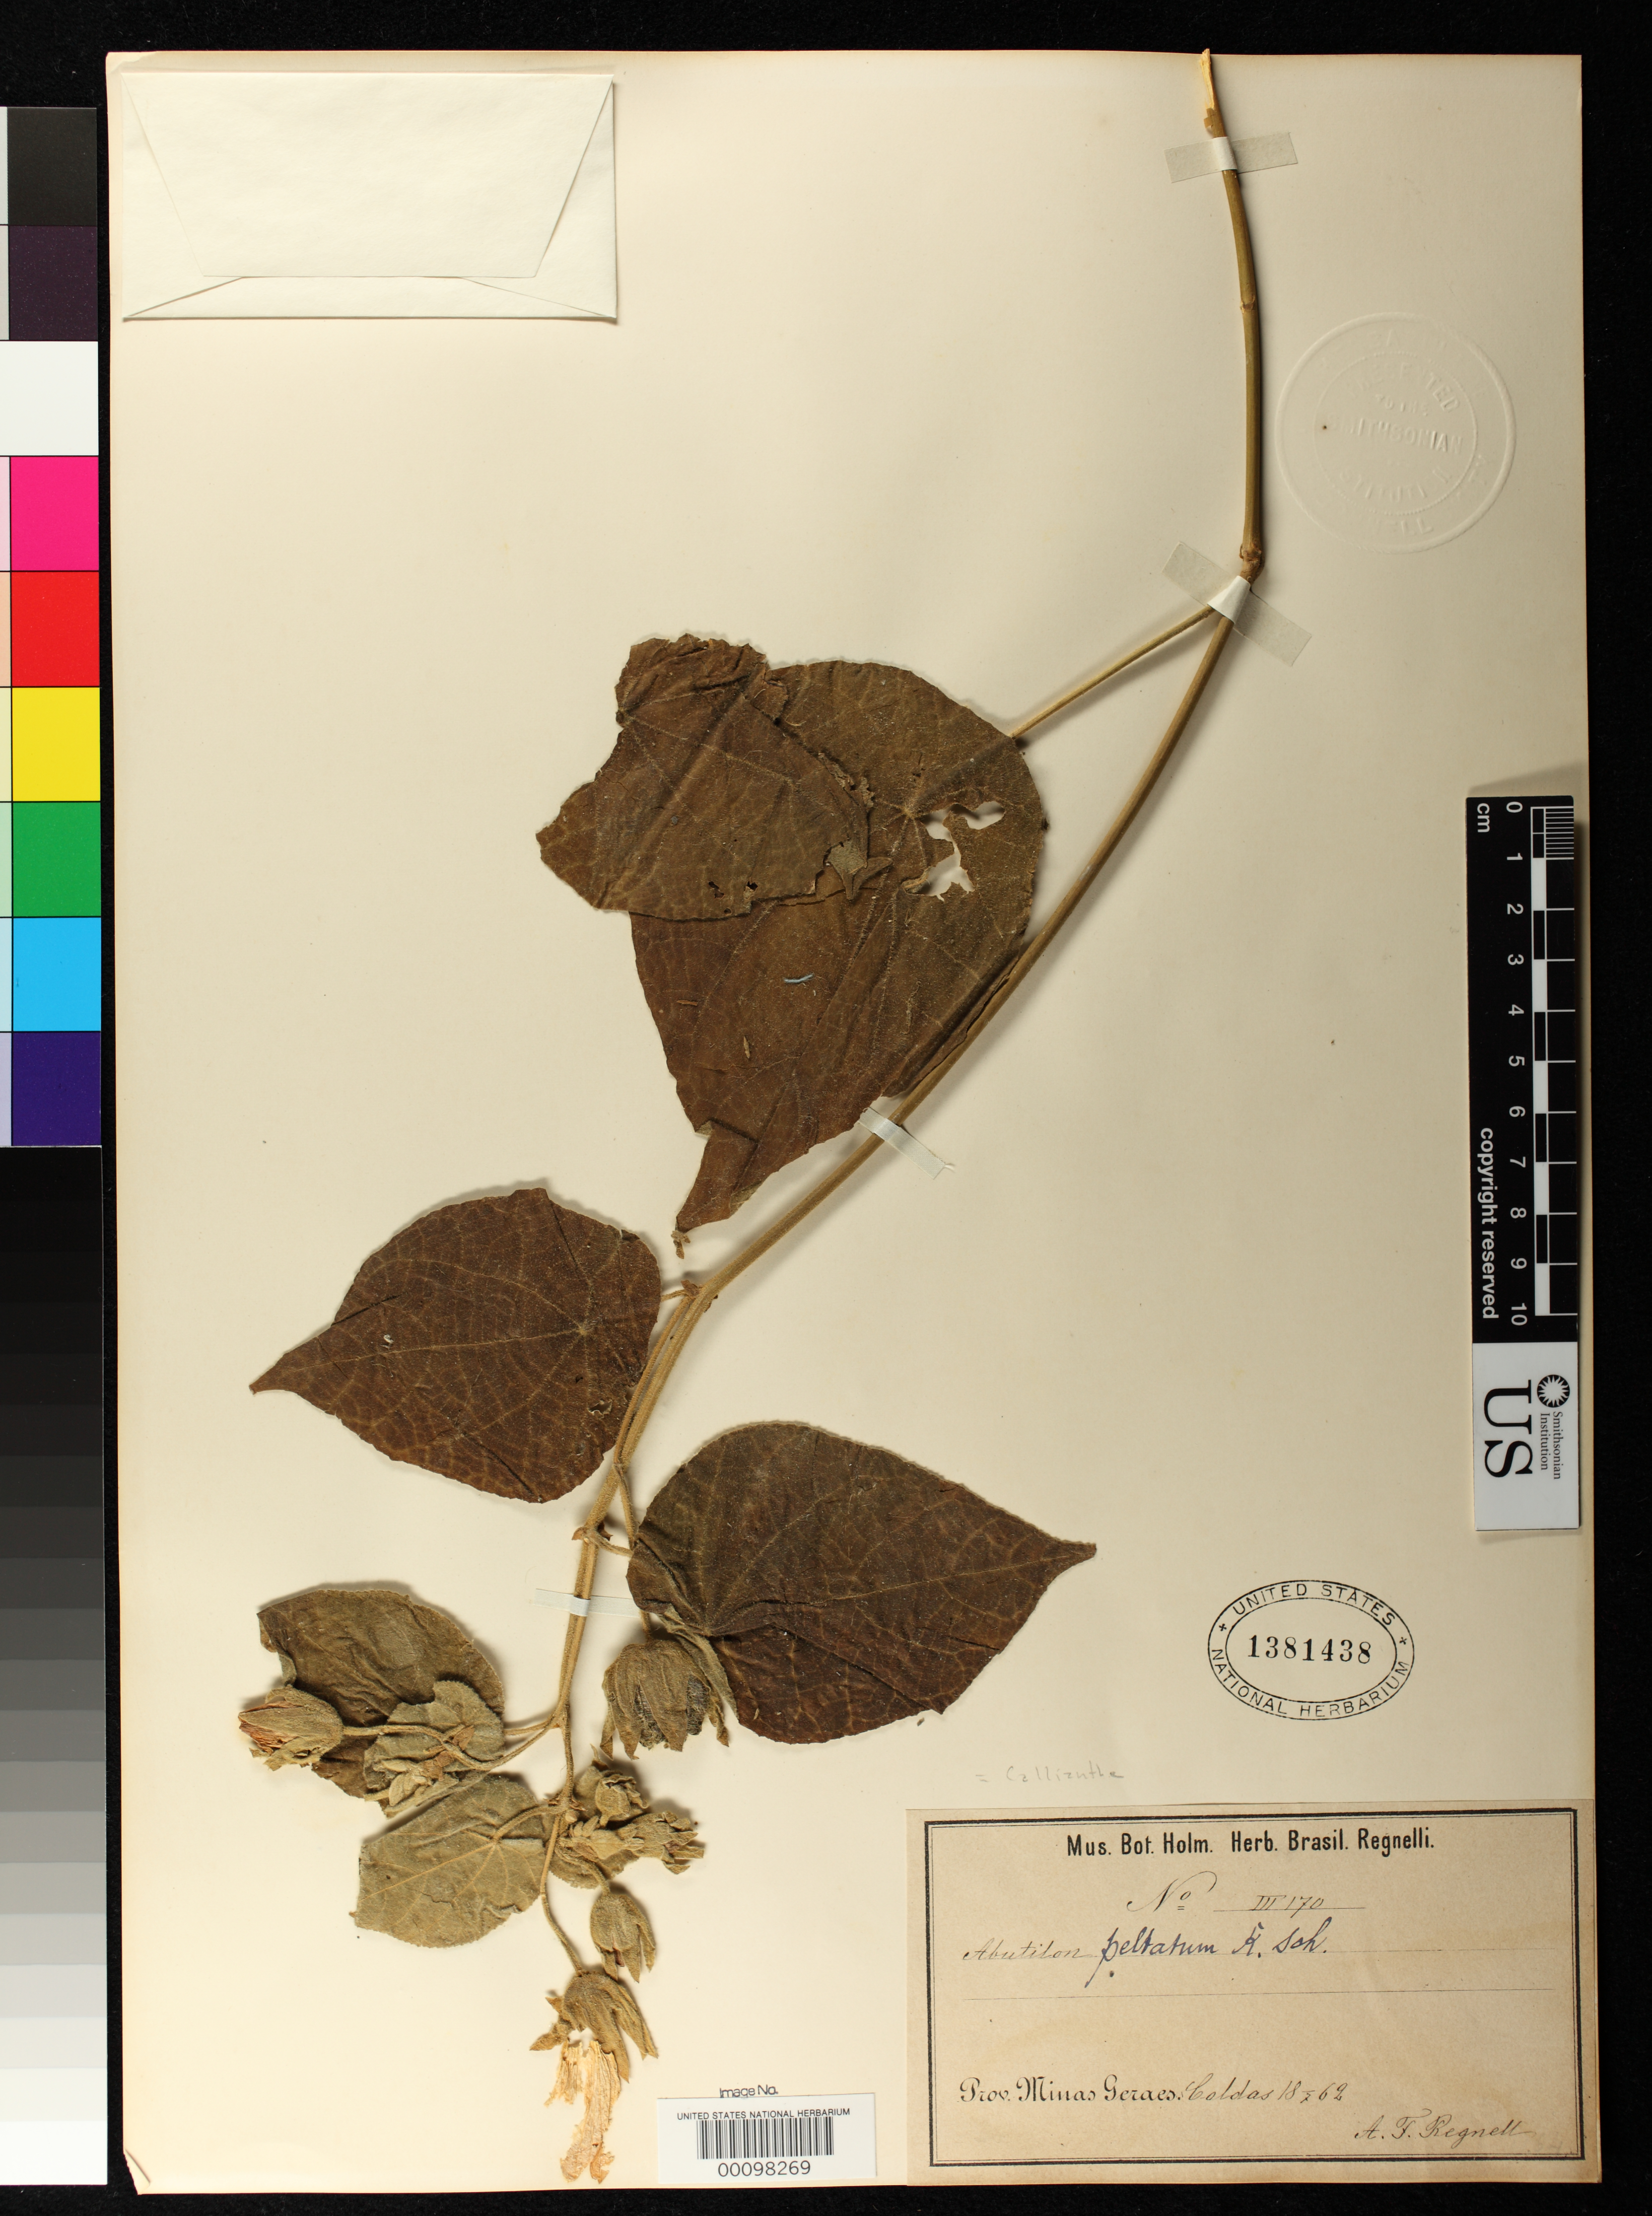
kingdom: Plantae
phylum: Tracheophyta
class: Magnoliopsida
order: Malvales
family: Malvaceae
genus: Abutilon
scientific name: Abutilon peltatum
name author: K. Schum. in Mart.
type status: Possible Syntype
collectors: A. F. Regnell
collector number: III 170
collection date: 1862-07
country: Brazil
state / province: Minas Gerais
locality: Prov. Minas Geraes. Caldas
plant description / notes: Possibly original material (script is K. Schumann's?) but dubiously a type; protologue cites only "Regnell [ser.] I. n. 170, floret Julio" [this US specimen is ser. III 170]. However, protologue suggests 2 or more (syntype) collections: “Habitat in provincial Minas Geraes prope Caldas inter urbem et Rio Pardo et inter priorem et praedium Prata: Regnell I. n. 170, floret Julio.”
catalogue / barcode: US 1381438